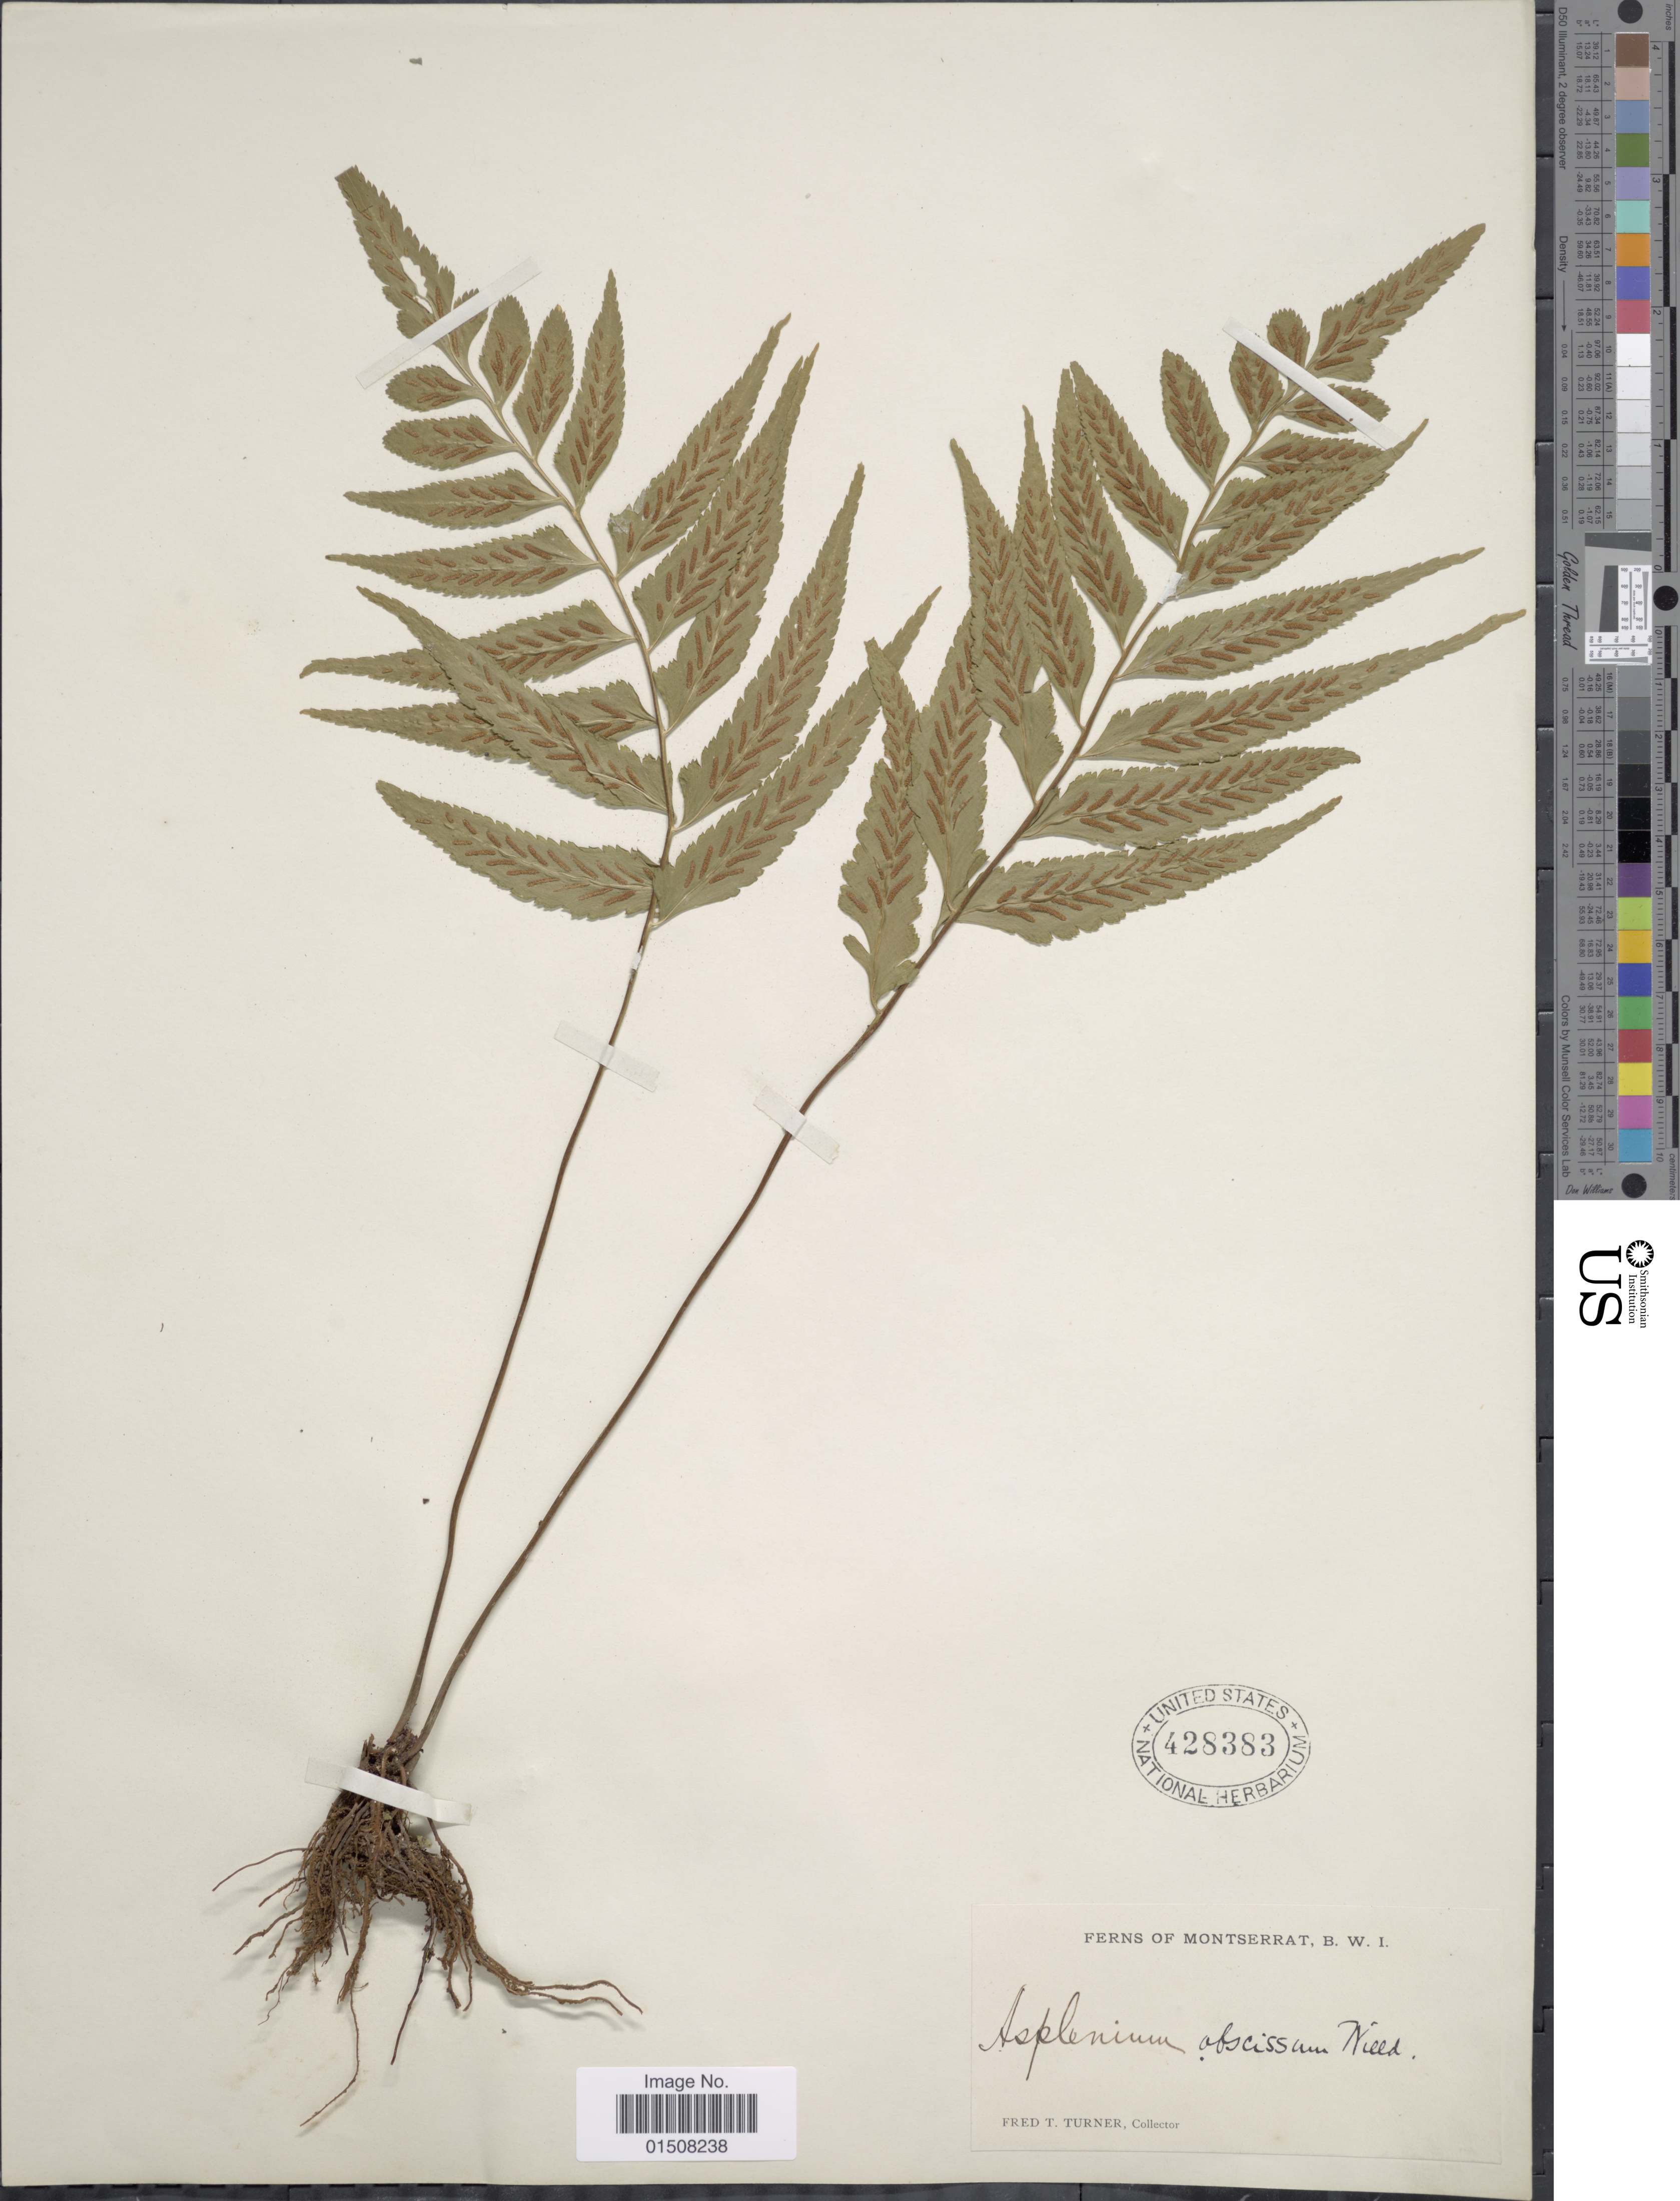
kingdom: Plantae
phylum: Tracheophyta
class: Polypodiopsida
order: Polypodiales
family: Aspleniaceae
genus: Asplenium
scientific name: Asplenium abscissum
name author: Willd.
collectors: F. T. Turner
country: Montserrat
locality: B.W.I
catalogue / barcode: US 428383